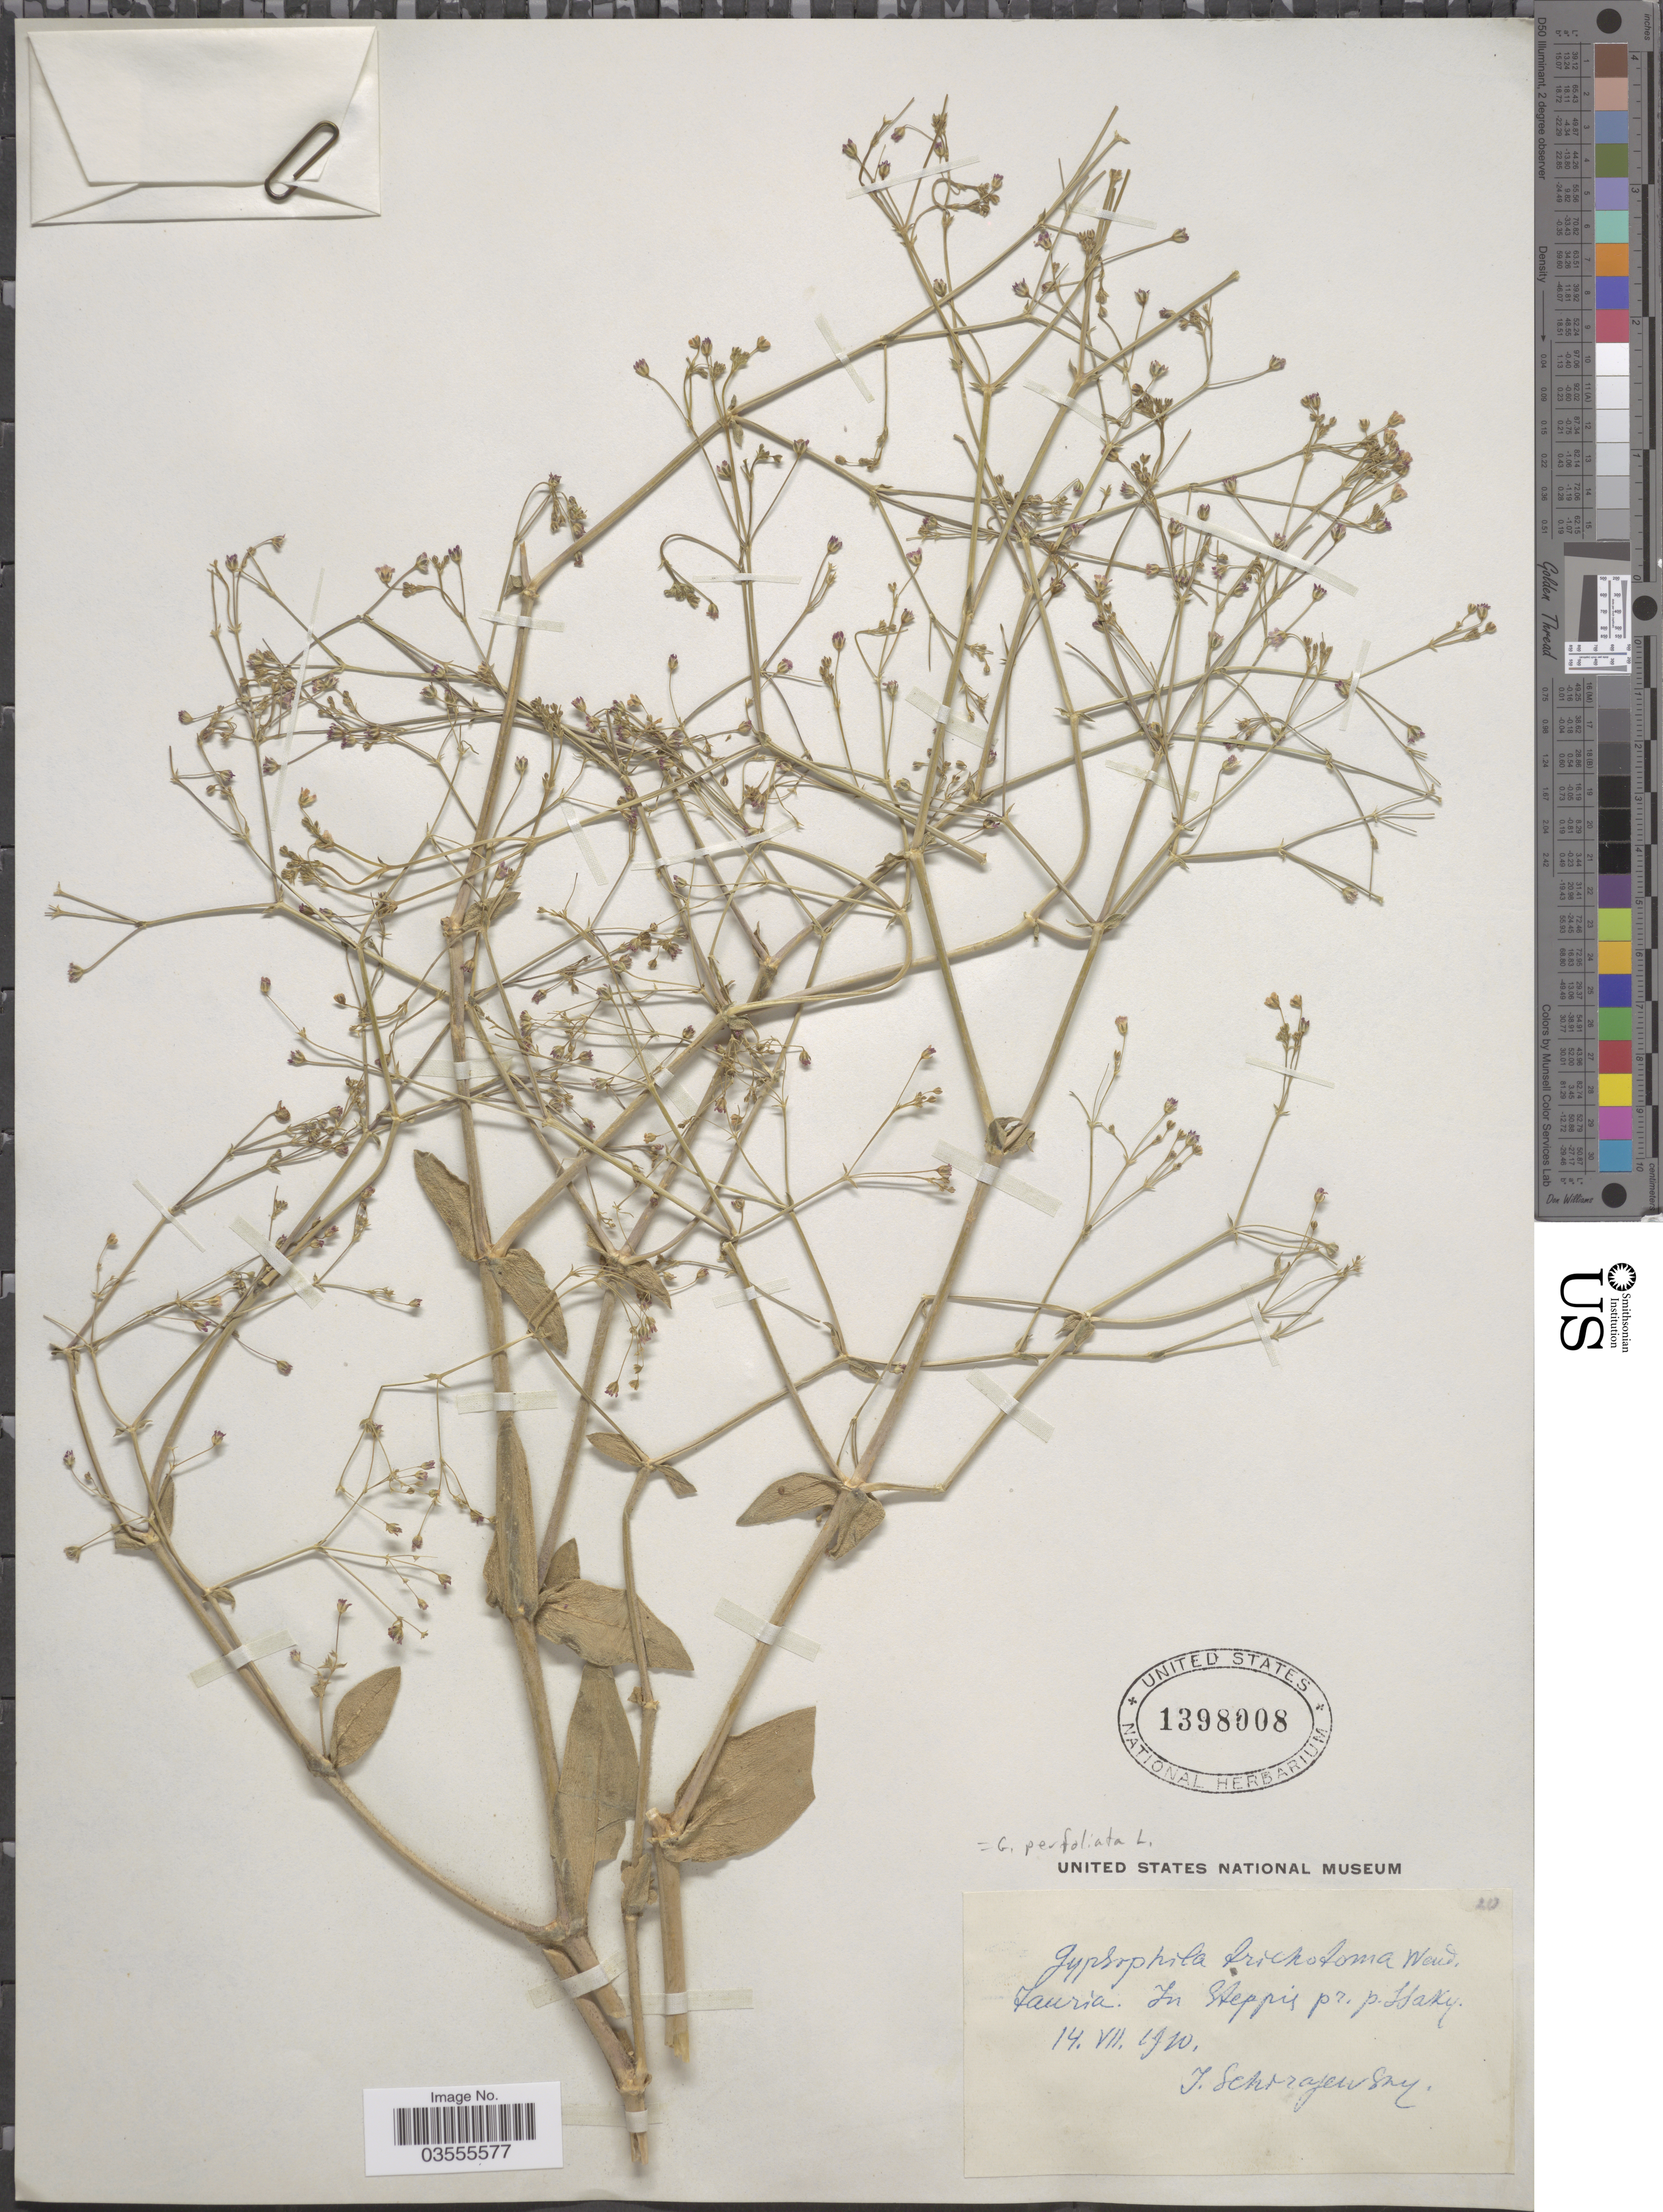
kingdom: Plantae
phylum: Tracheophyta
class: Magnoliopsida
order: Caryophyllales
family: Caryophyllaceae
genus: Gypsophila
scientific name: Gypsophila perfoliata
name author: L.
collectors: I. Schirajewsky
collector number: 20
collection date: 1910-07-14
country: Ukraine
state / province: Crimea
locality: Tauria. In steppis pr. p. Ssaky. (Saki)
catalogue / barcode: US 1398008